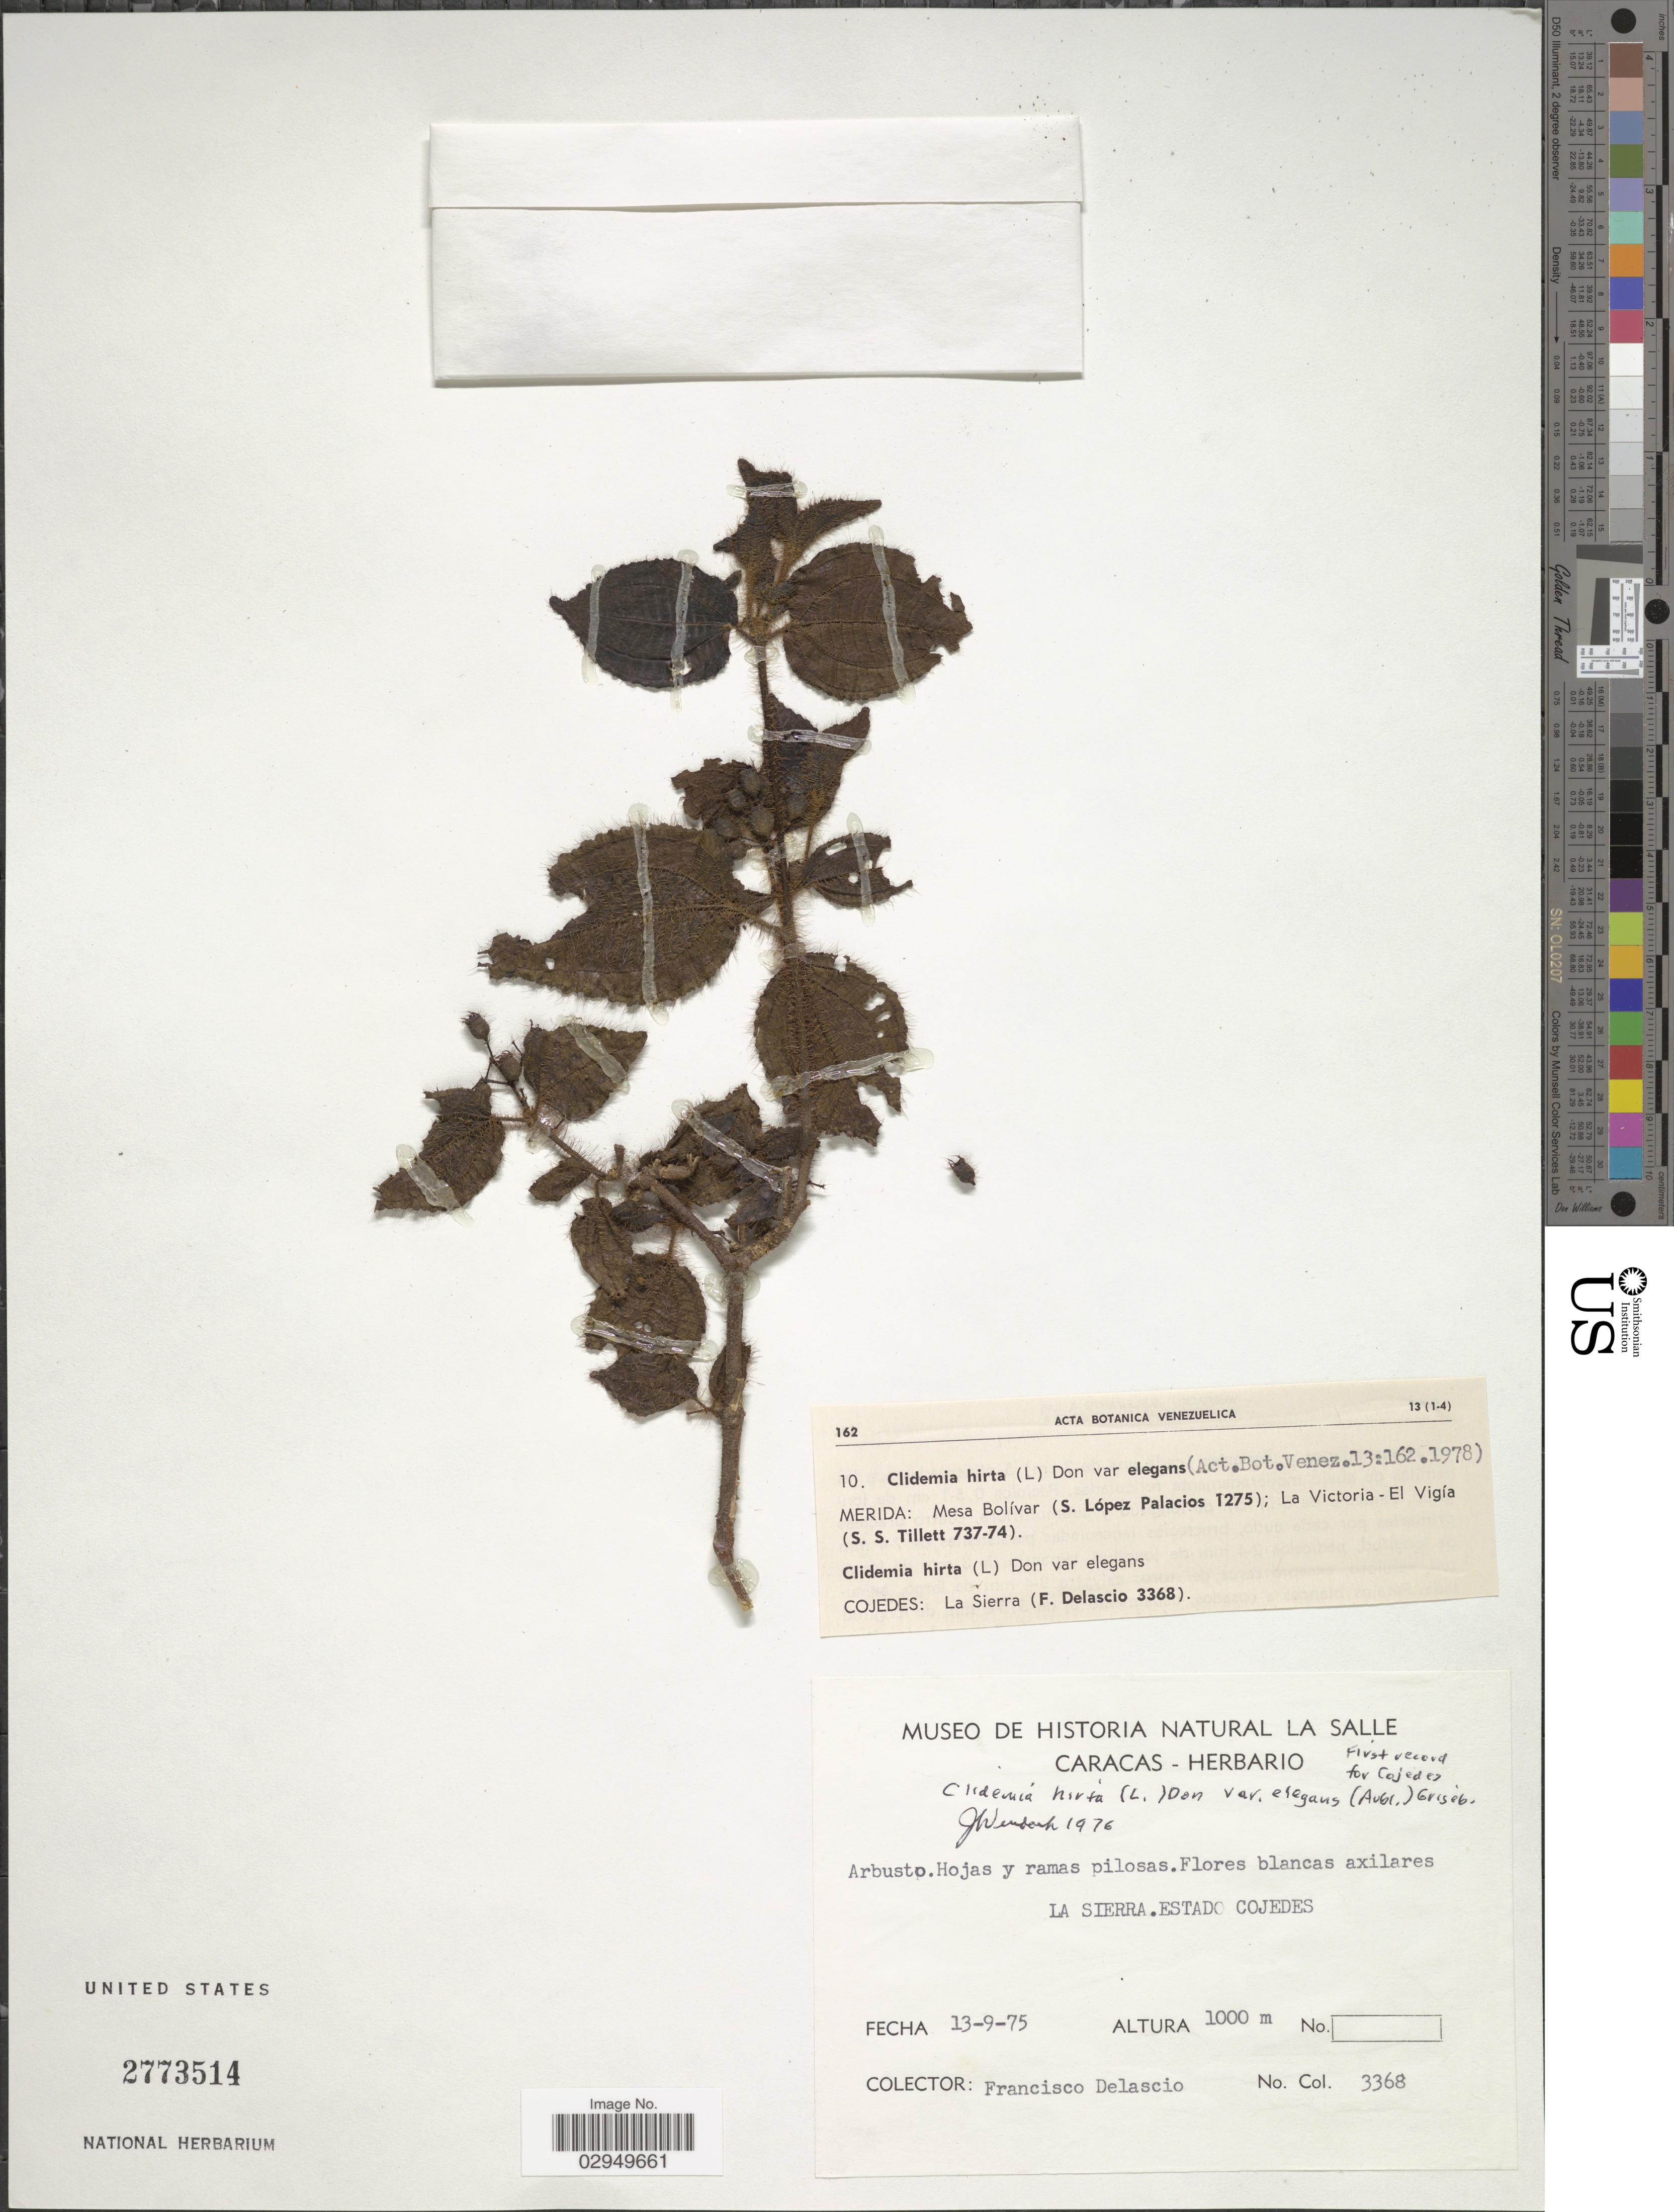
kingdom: Plantae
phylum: Tracheophyta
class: Magnoliopsida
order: Myrtales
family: Melastomataceae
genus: Clidemia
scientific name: Clidemia hirta var. elegans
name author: (Aubl.) Griseb.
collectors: F. Delascio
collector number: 3368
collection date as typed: Transcribed d/m/y: 13/9/75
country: Venezuela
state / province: Cojedes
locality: La Sierra.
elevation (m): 1000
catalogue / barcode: US 2773514